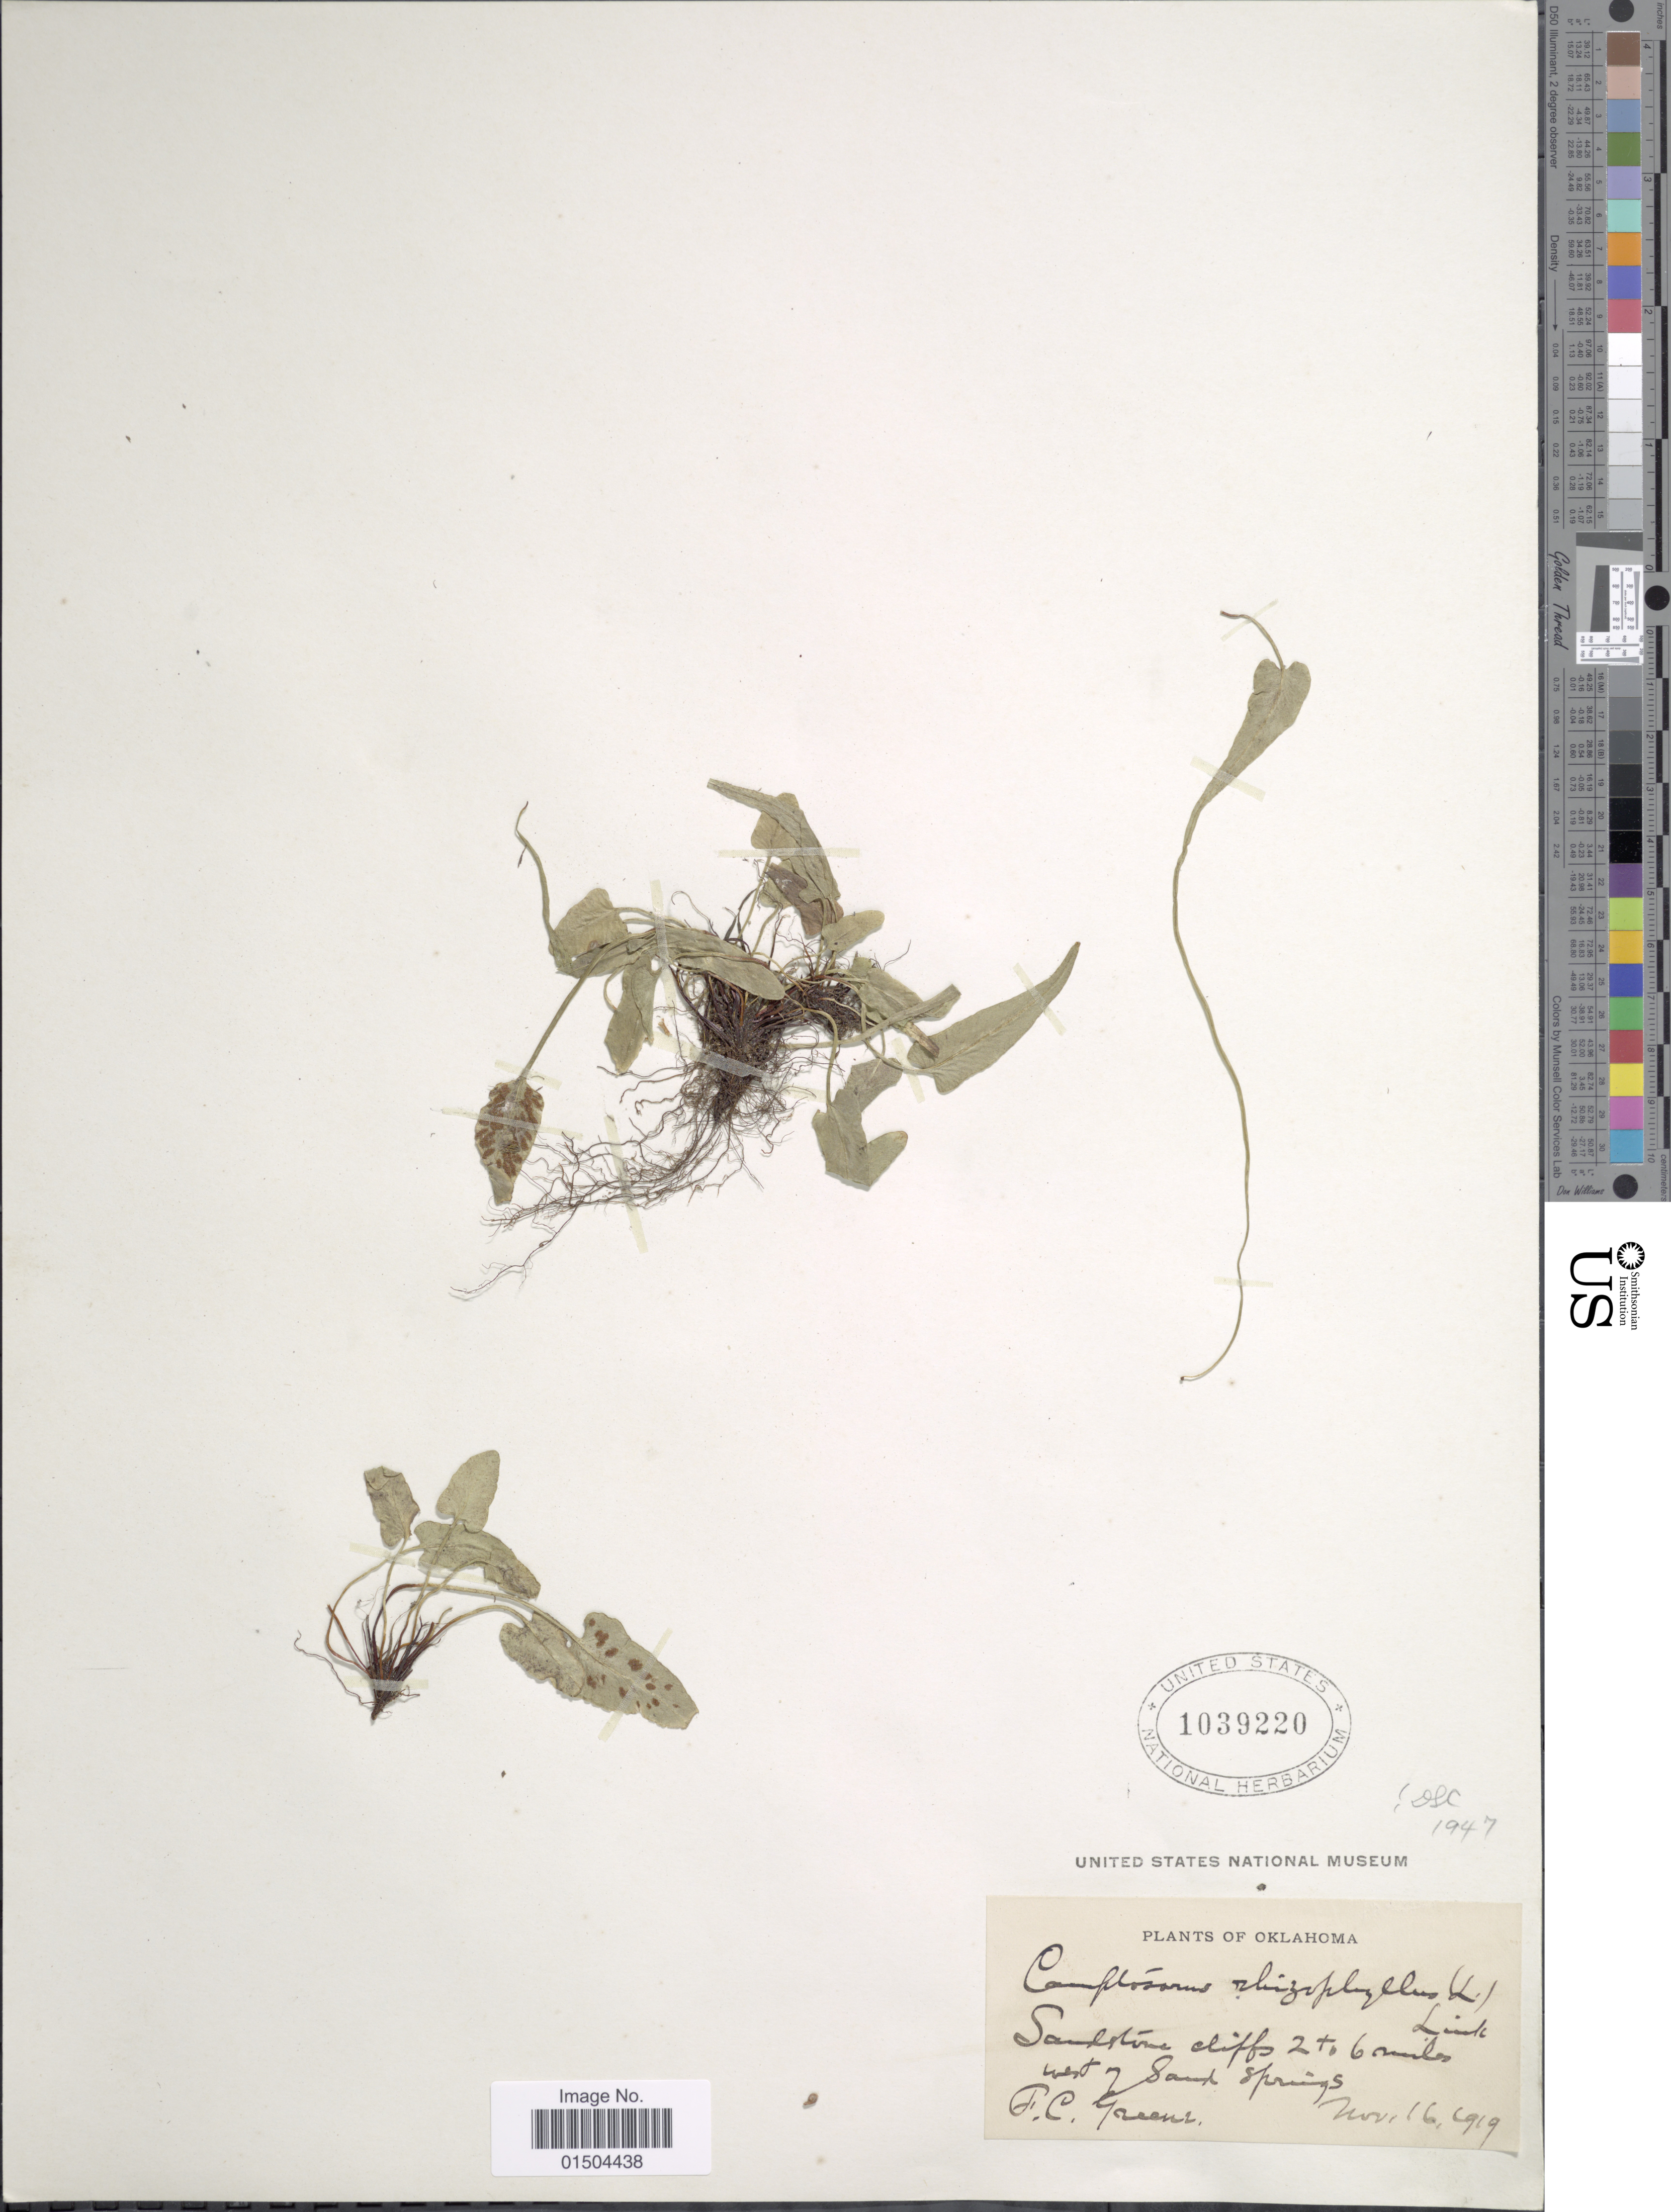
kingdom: Plantae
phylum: Tracheophyta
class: Polypodiopsida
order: Polypodiales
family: Aspleniaceae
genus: Asplenium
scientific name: Asplenium rhizophyllum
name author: L.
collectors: F. C. Greene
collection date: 1919-11-16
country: United States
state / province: Oklahoma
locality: Sandstone cliffs 2 to 6 miles west of Sand Springs.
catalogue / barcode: US 1039220